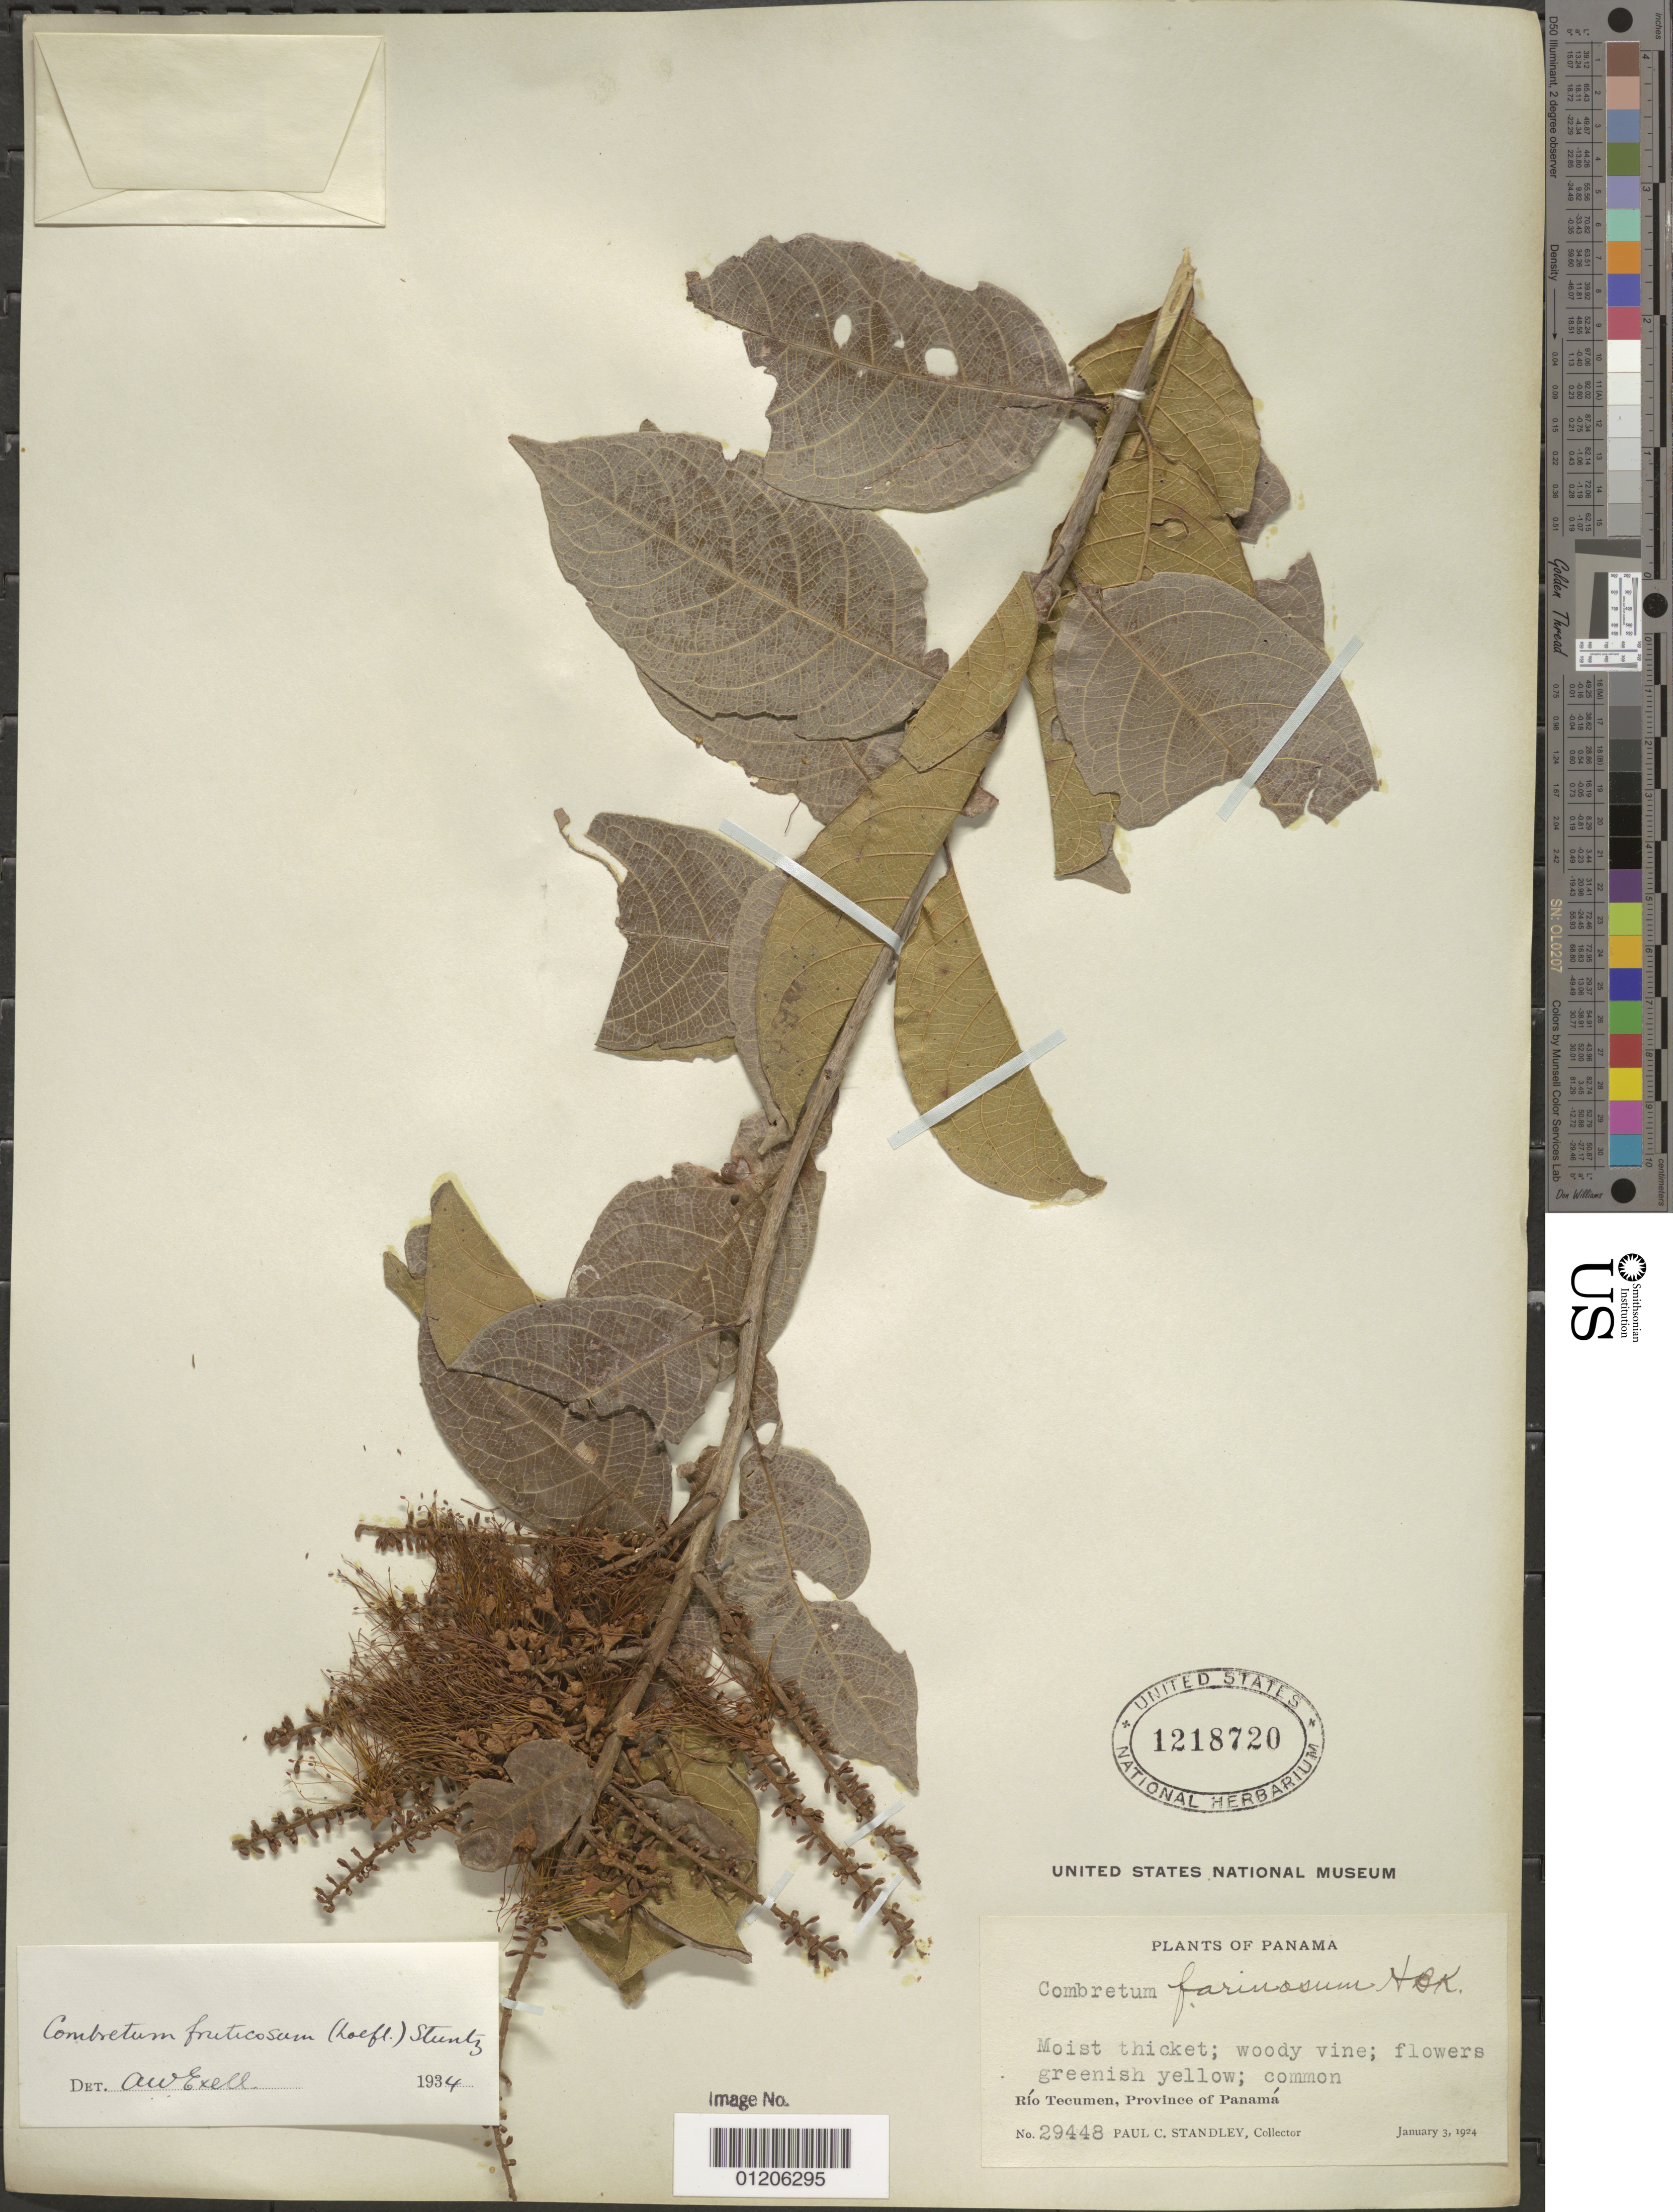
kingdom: Plantae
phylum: Tracheophyta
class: Magnoliopsida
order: Myrtales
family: Combretaceae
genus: Combretum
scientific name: Combretum fruticosum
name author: (Loefl.) Stuntz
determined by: Exell, A. W.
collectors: P. C. Standley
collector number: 29448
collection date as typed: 03 Jan 1924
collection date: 1924-01-03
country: Panama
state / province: Panamá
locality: Near Rio Tecumen.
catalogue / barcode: US 1218720